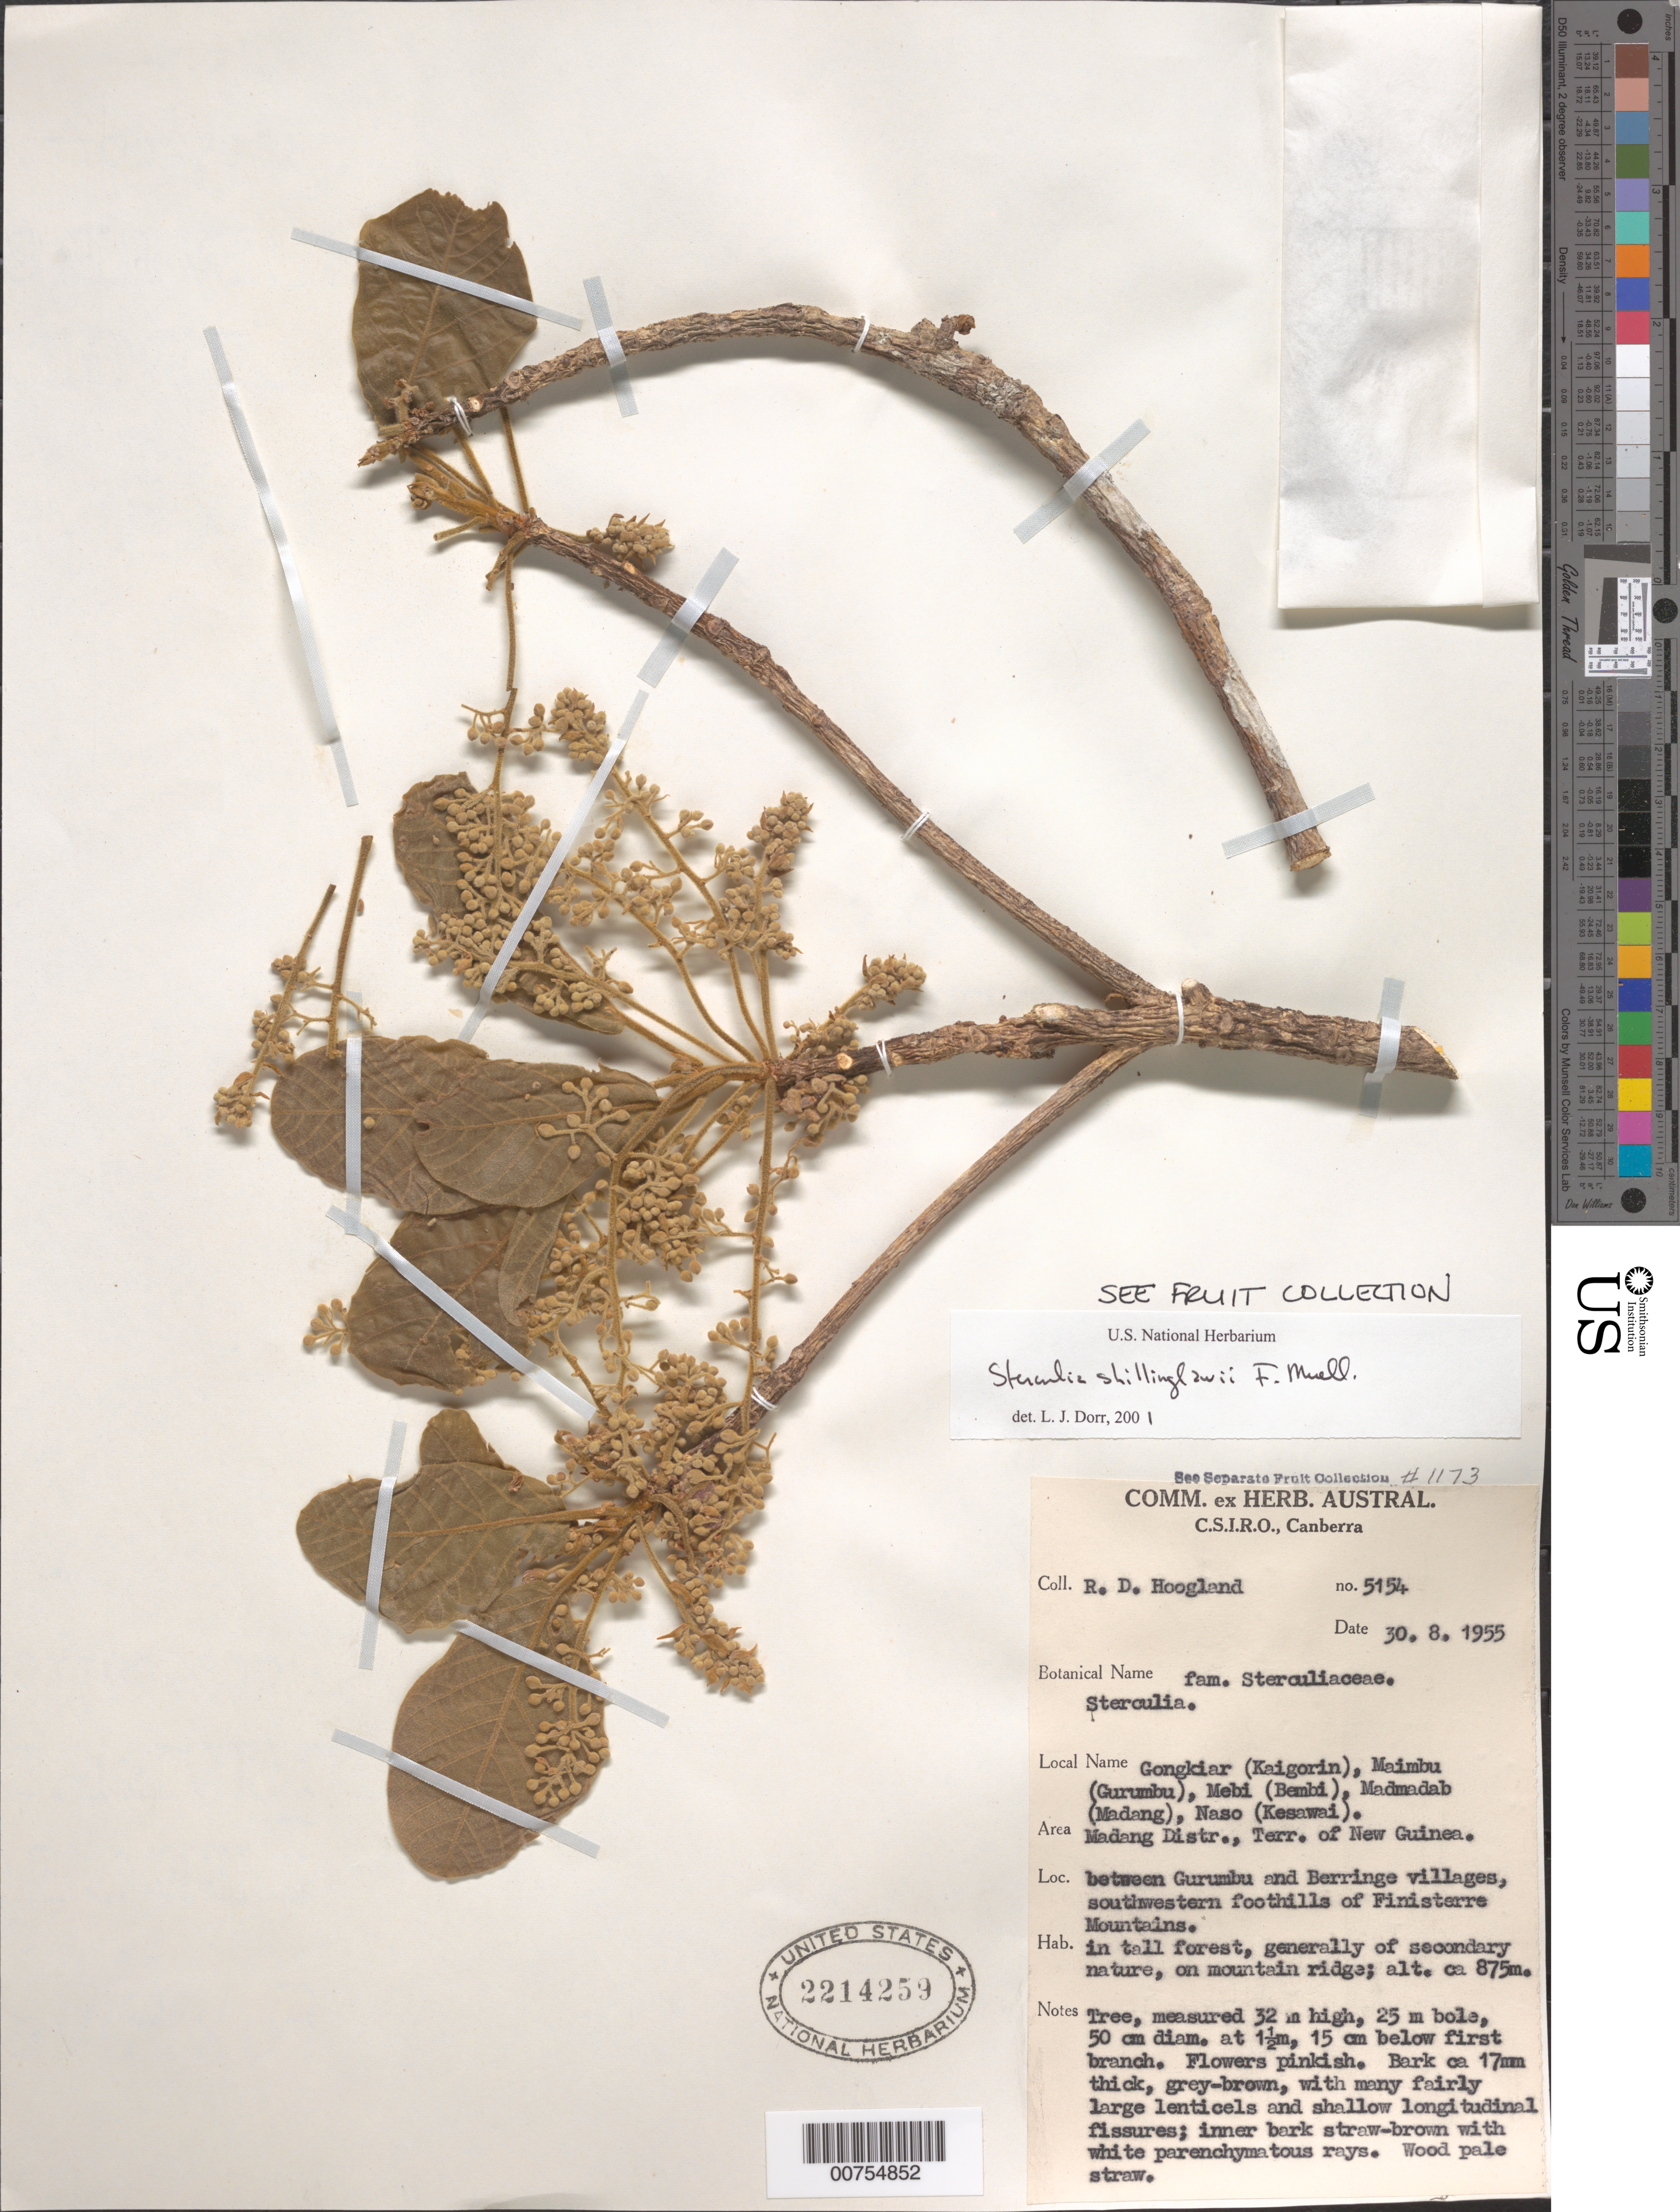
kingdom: Plantae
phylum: Tracheophyta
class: Magnoliopsida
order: Malvales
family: Malvaceae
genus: Sterculia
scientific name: Sterculia shillinglawii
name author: F. Muell.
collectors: R. D. Hoogland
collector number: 5154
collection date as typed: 30 Aug 1955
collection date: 1955-08-30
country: Papua New Guinea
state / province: Madang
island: New Guinea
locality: Between Gurumbu and Berringe villages, southwestern foothills of Finisterre Mountains. On mountain ridge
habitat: Tall secondary forest.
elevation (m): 875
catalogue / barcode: US 2214259